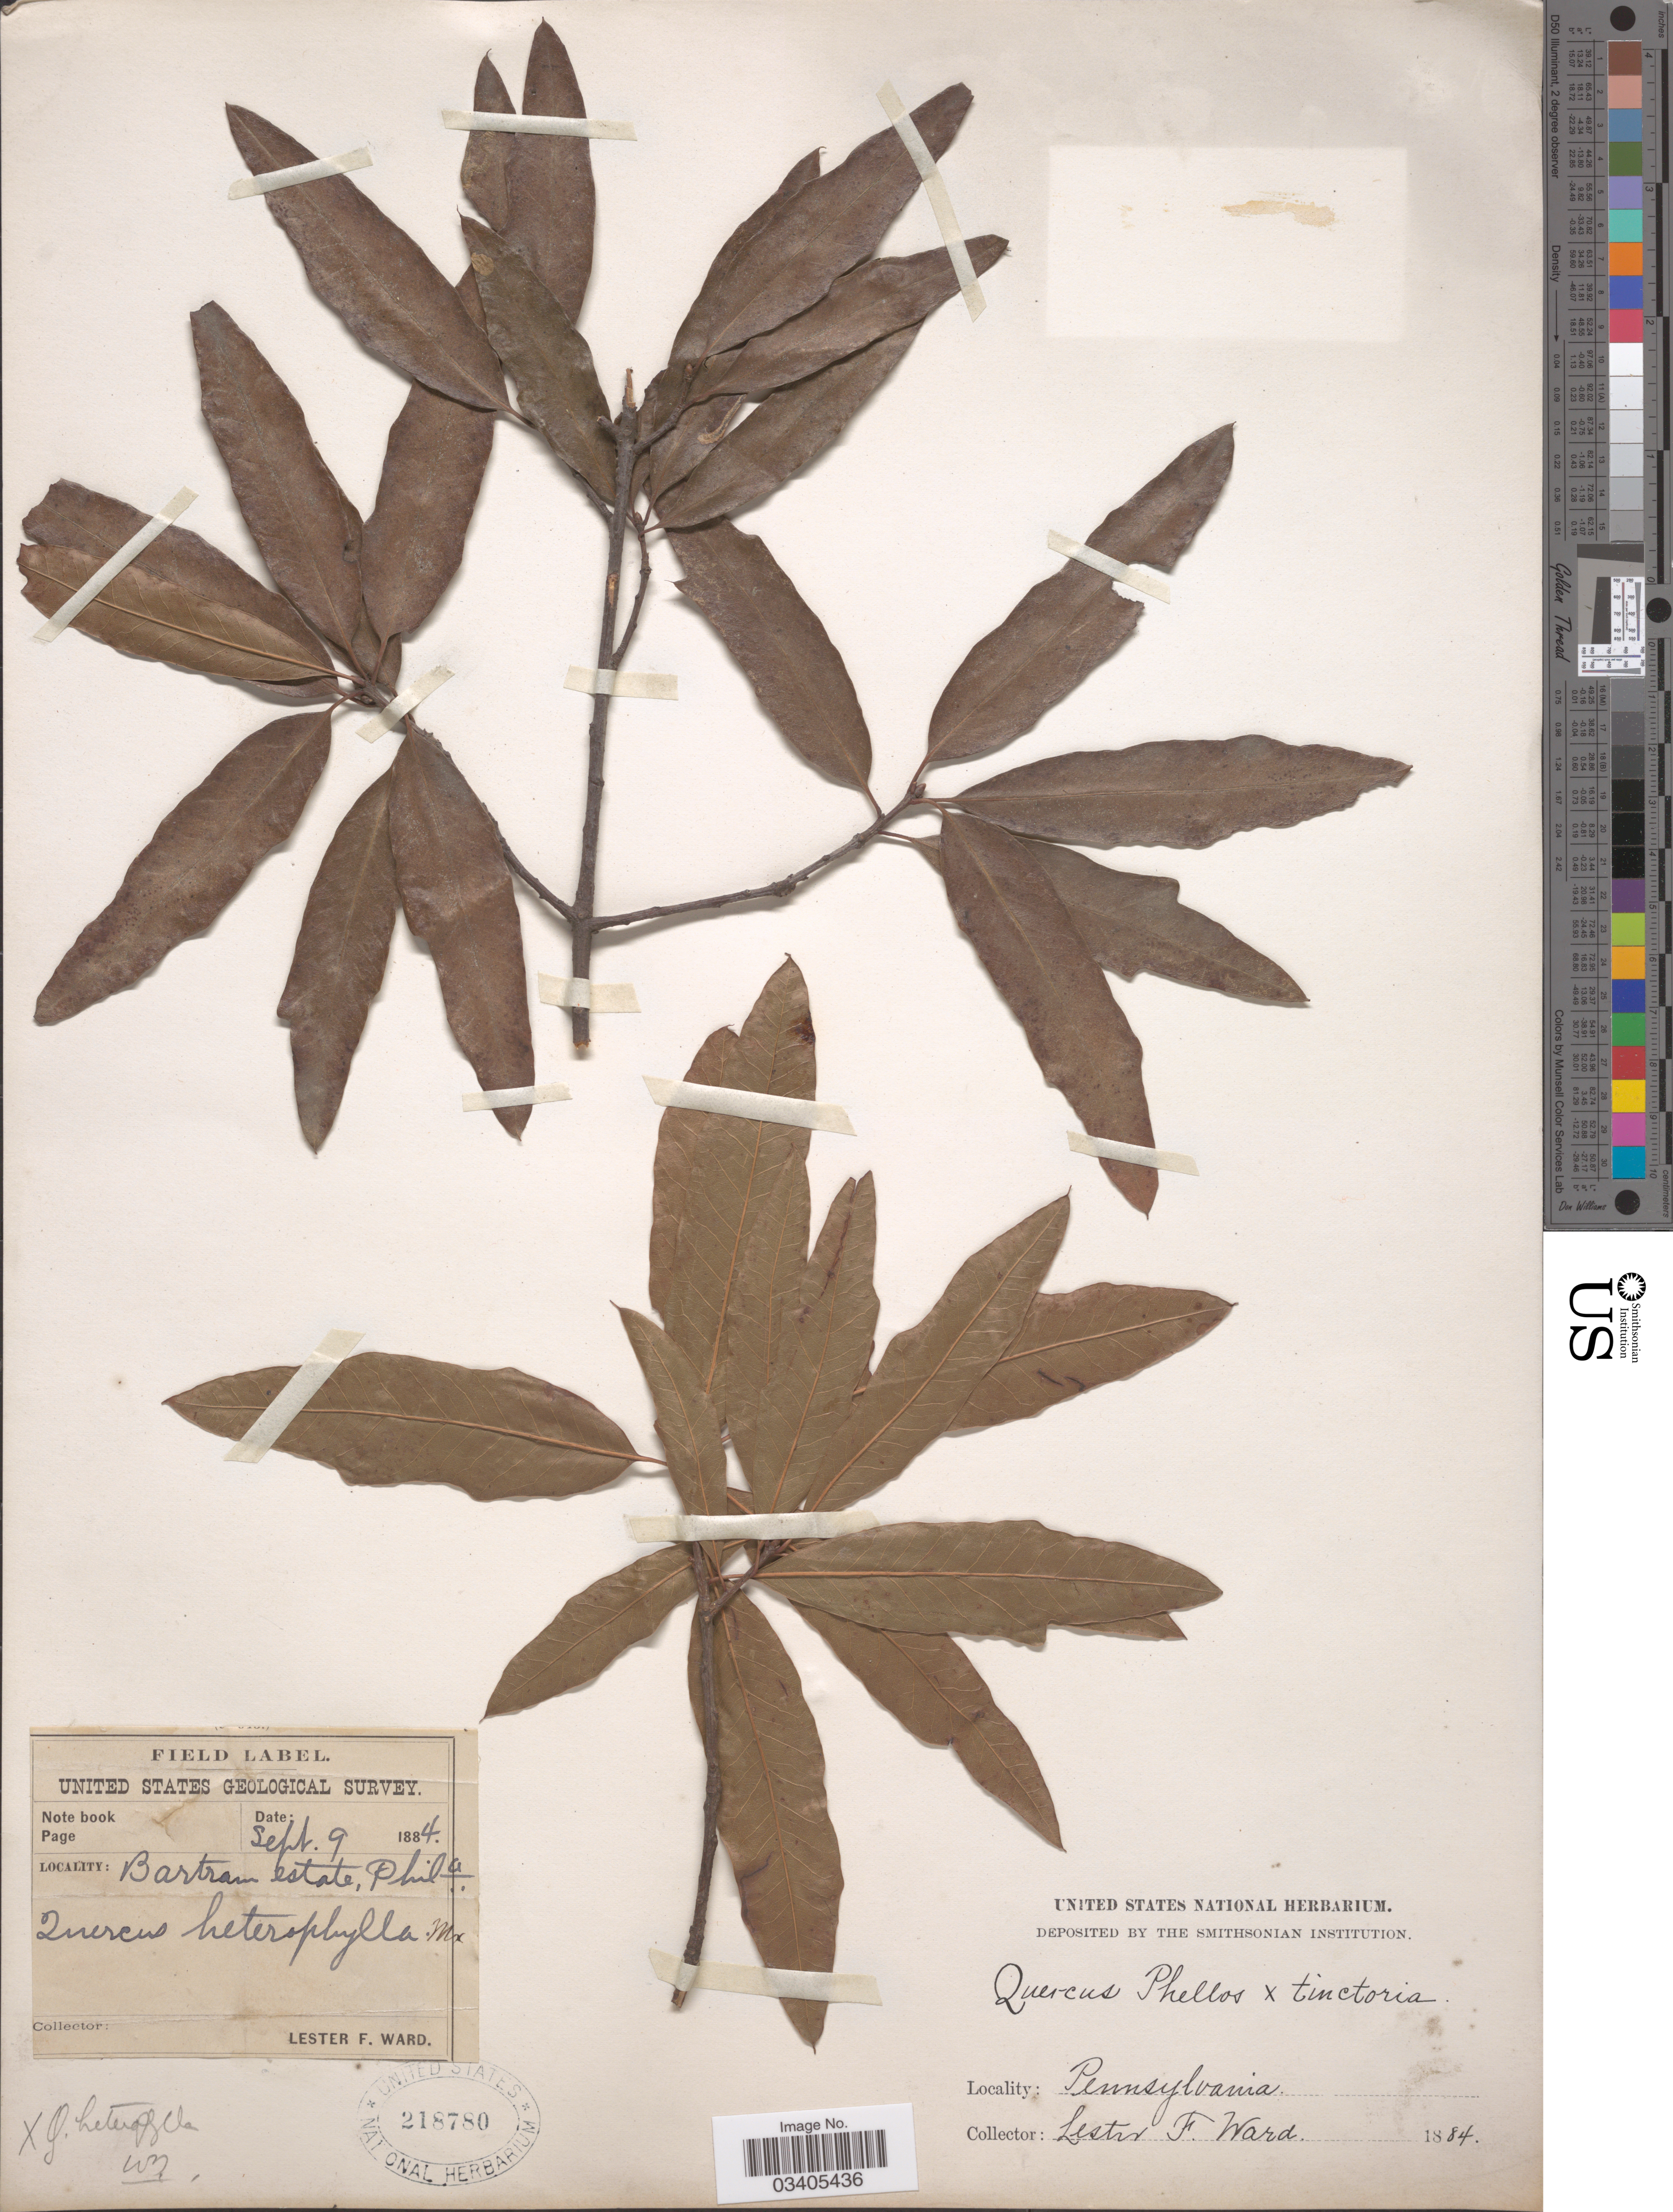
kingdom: Plantae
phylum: Tracheophyta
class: Magnoliopsida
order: Fagales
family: Fagaceae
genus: Quercus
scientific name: Quercus x heterophylla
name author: Michx.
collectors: L. F. Ward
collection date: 1884-09-09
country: United States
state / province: Pennsylvania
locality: Bartram estate, Phila.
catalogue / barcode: US 218780